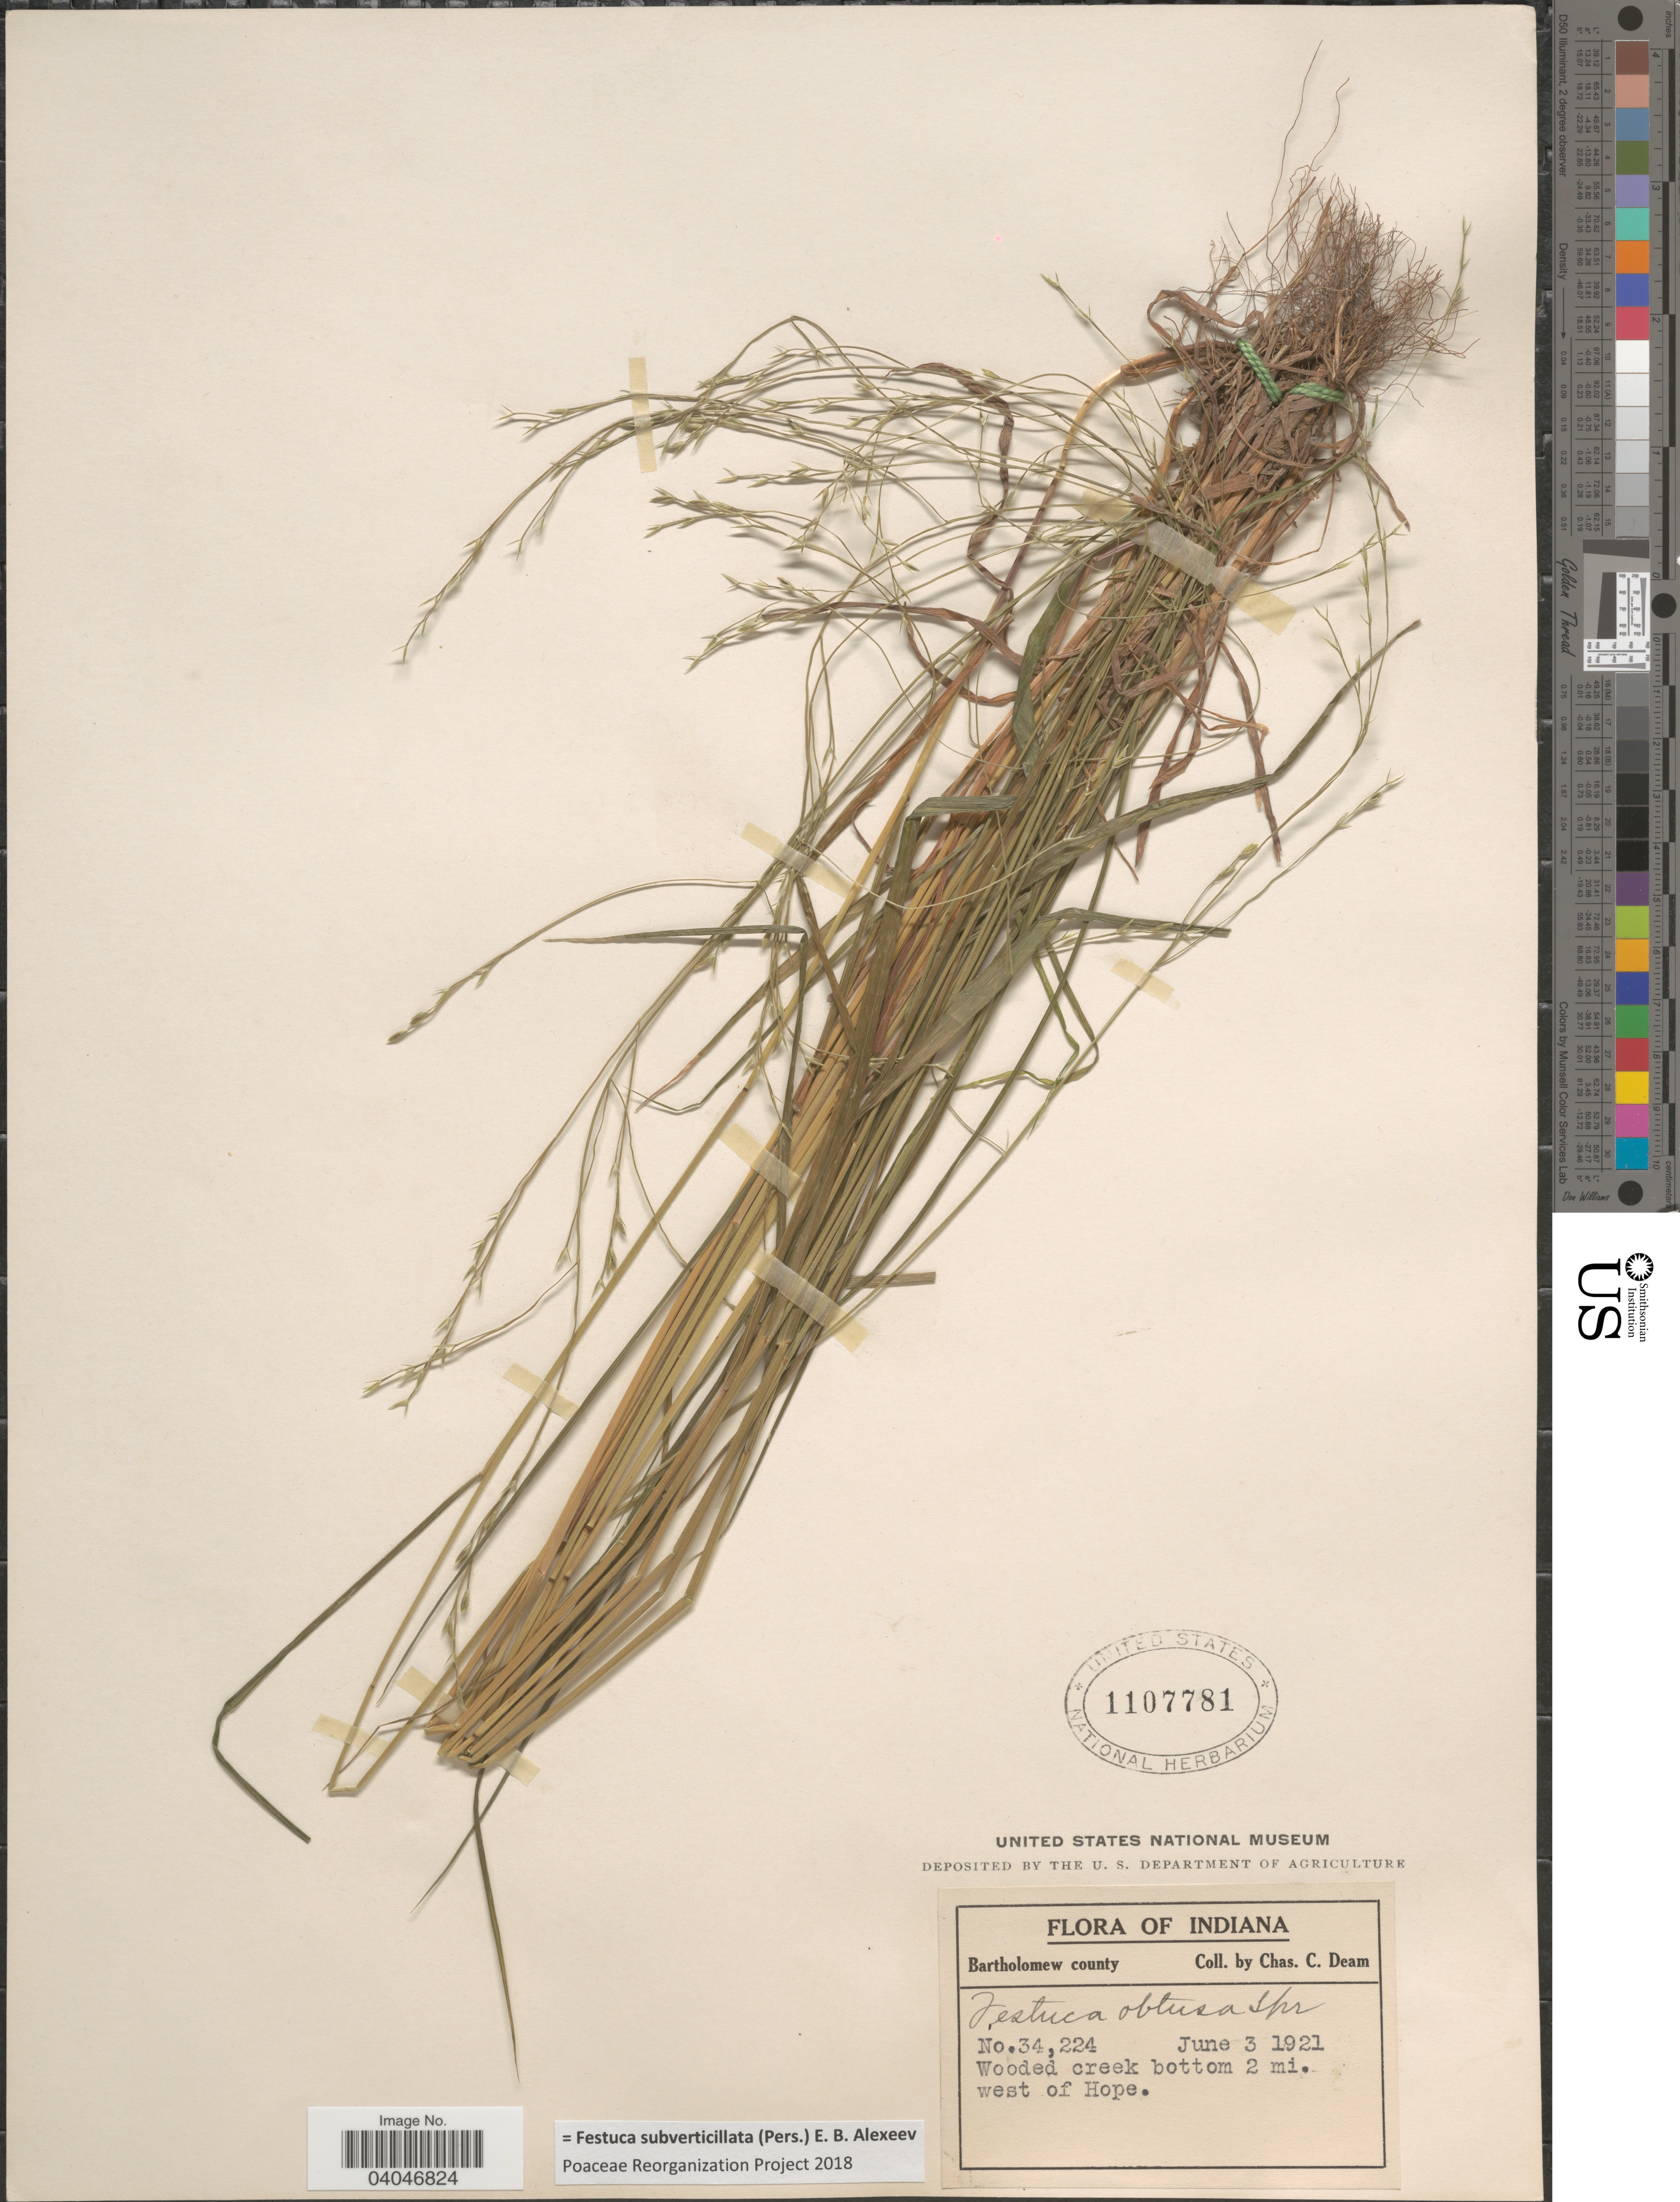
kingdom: Plantae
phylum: Tracheophyta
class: Liliopsida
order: Poales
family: Poaceae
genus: Festuca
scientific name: Festuca subverticillata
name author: (Pers.) E.B. Alexeev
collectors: C. C. Deam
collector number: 34224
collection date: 1921-06-03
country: United States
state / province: Indiana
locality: Bartholomew county. Wooded creek bottom 2 mi. west of Hope.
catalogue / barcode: US 1107781